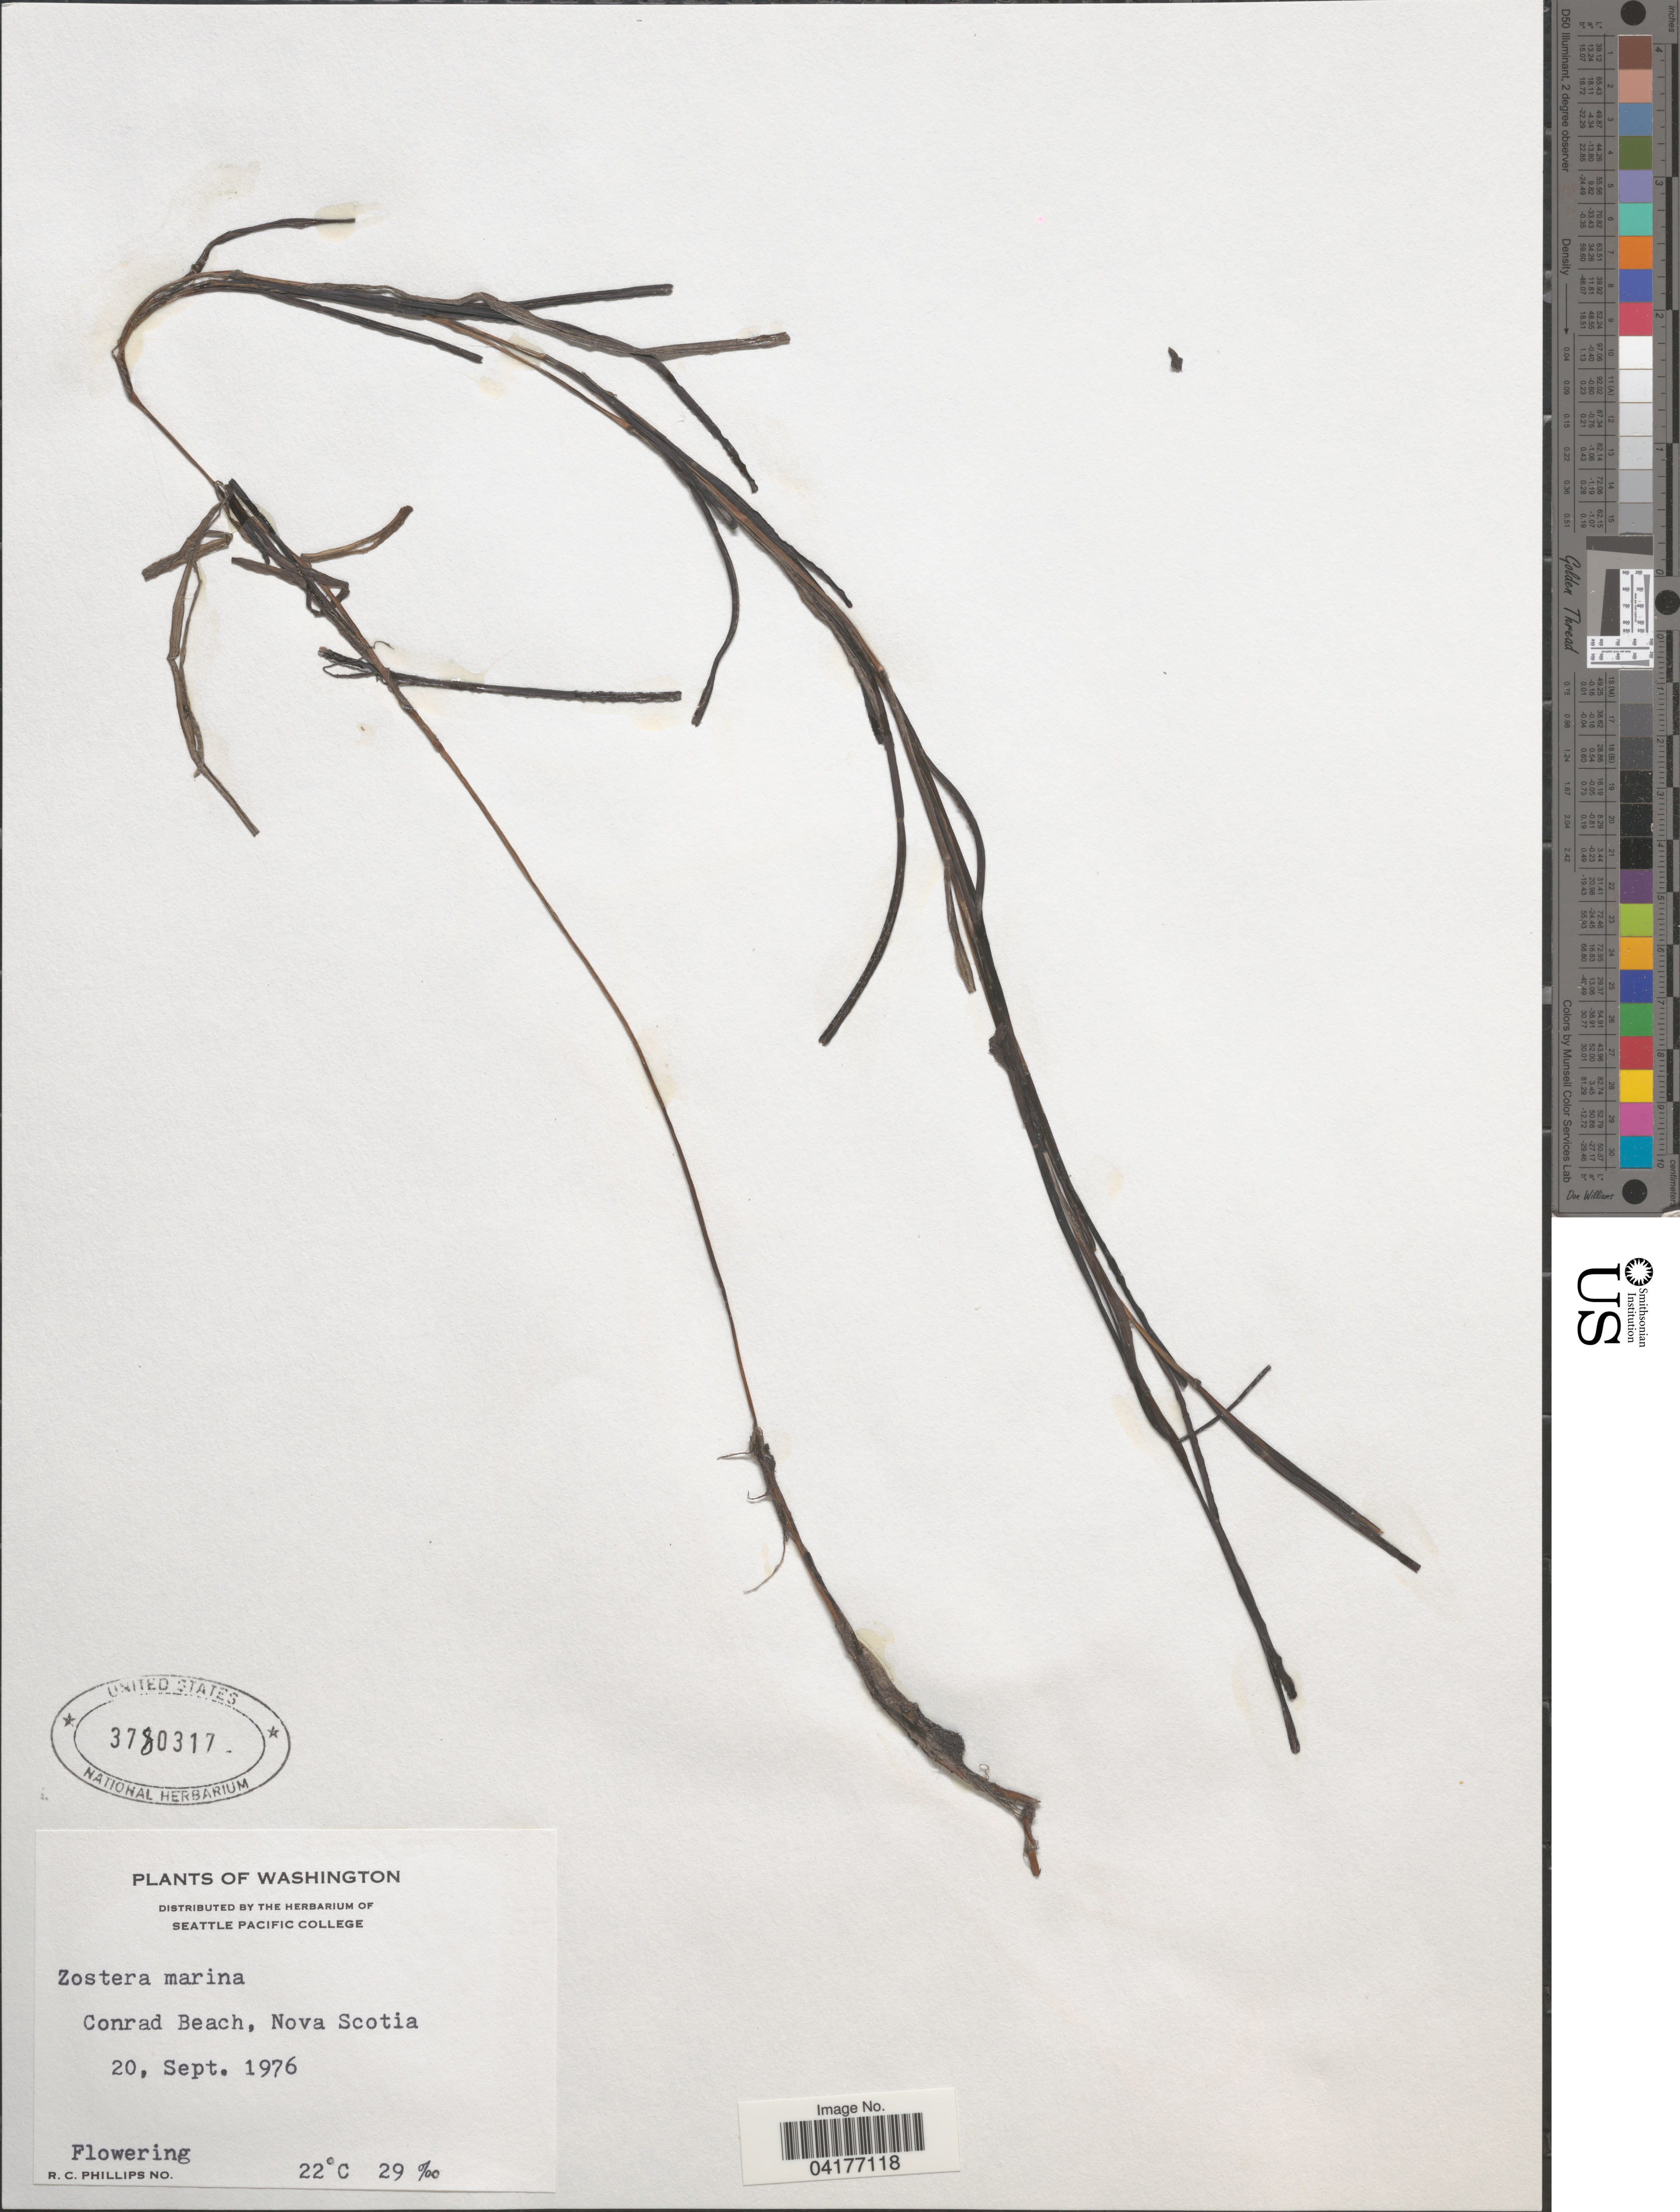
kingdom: Plantae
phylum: Tracheophyta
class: Liliopsida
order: Alismatales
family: Zosteraceae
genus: Zostera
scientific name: Zostera marina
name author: L.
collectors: R. C. Phillips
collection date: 1976-09-20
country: Canada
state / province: Nova Scotia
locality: Conrad Beach.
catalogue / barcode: US 3780317